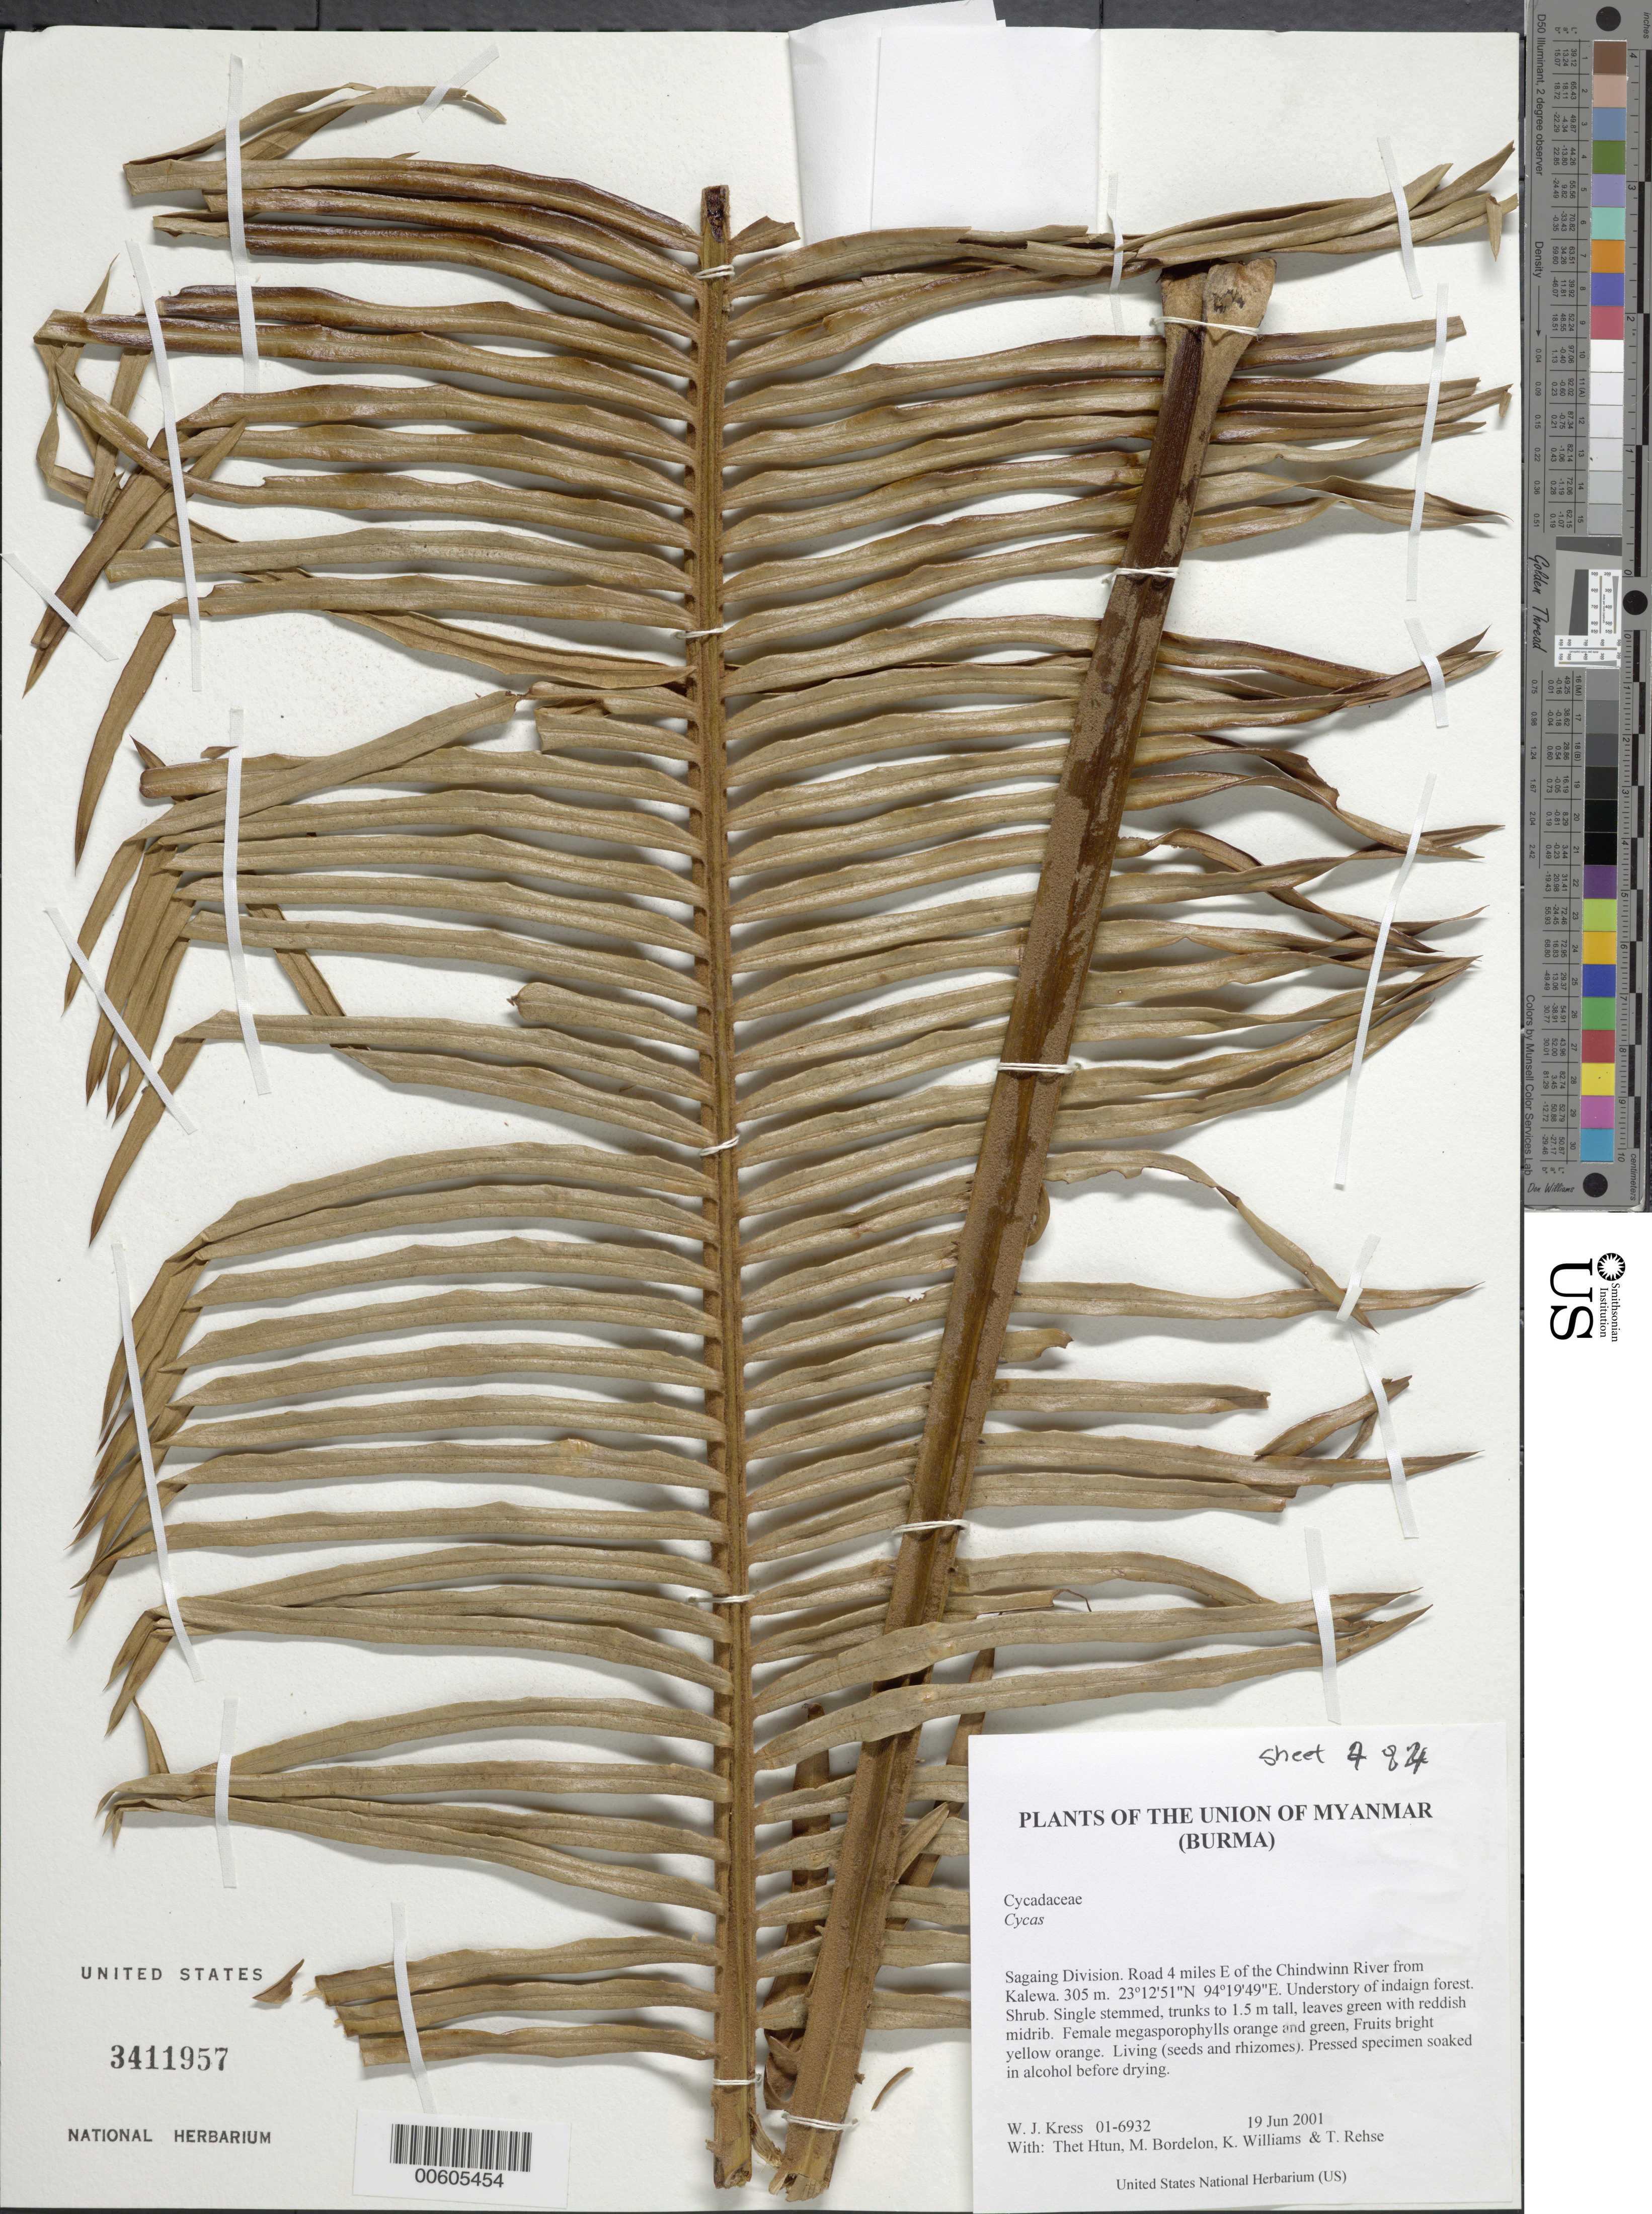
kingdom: Plantae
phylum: Tracheophyta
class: Cycadopsida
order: Cycadales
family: Cycadaceae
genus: Cycas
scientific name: Cycas sp.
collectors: W. J. Kress, Thet Htun, M. Bordelon, K. J. Williams & T. Rehse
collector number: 01-6932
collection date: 2001-06-19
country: Myanmar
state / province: Sagaing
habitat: Understory of indaign forest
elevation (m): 305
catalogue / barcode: US 3411957